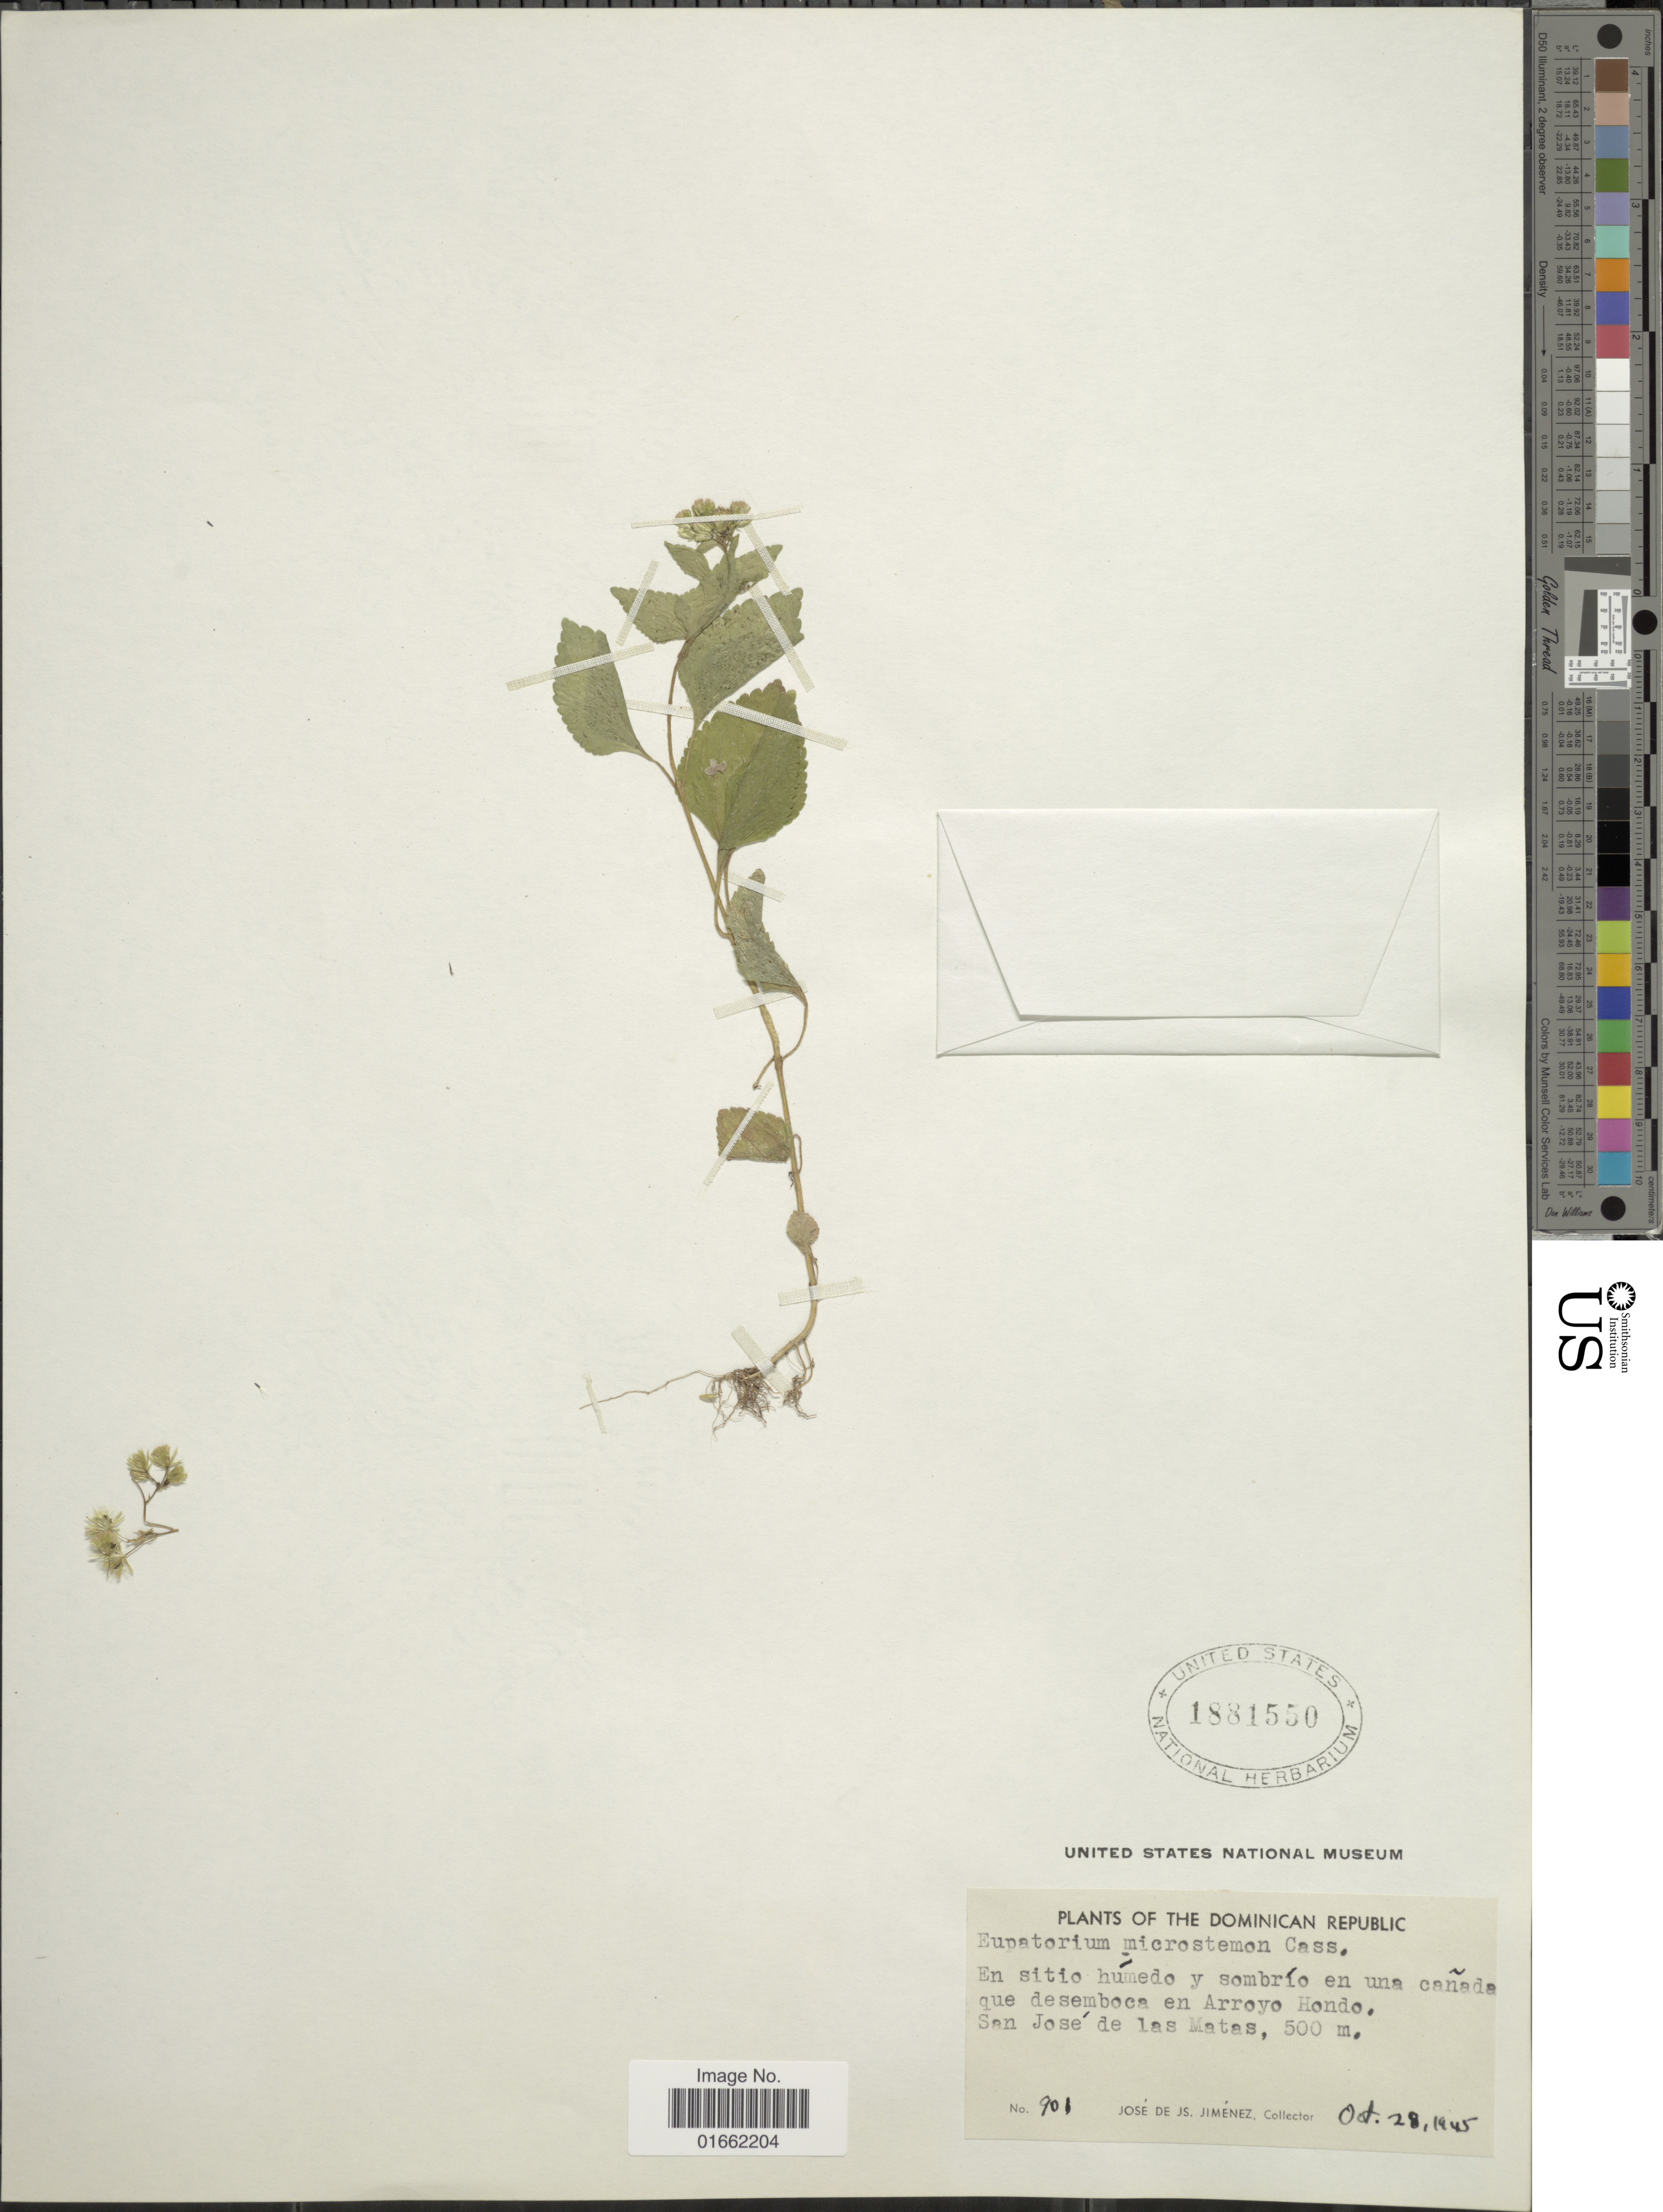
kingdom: Plantae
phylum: Tracheophyta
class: Magnoliopsida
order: Asterales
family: Asteraceae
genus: Fleischmannia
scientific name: Fleischmannia microstemon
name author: (Cass.) R.M. King & H. Rob.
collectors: J. Jiménez Almonte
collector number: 901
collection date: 1945-10-28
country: Dominican Republic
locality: En sitio húmedo y sombrío en una cañada que desemboca en Arroyo Hondo. San José de las Matas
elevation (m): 500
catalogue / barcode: US 1881550